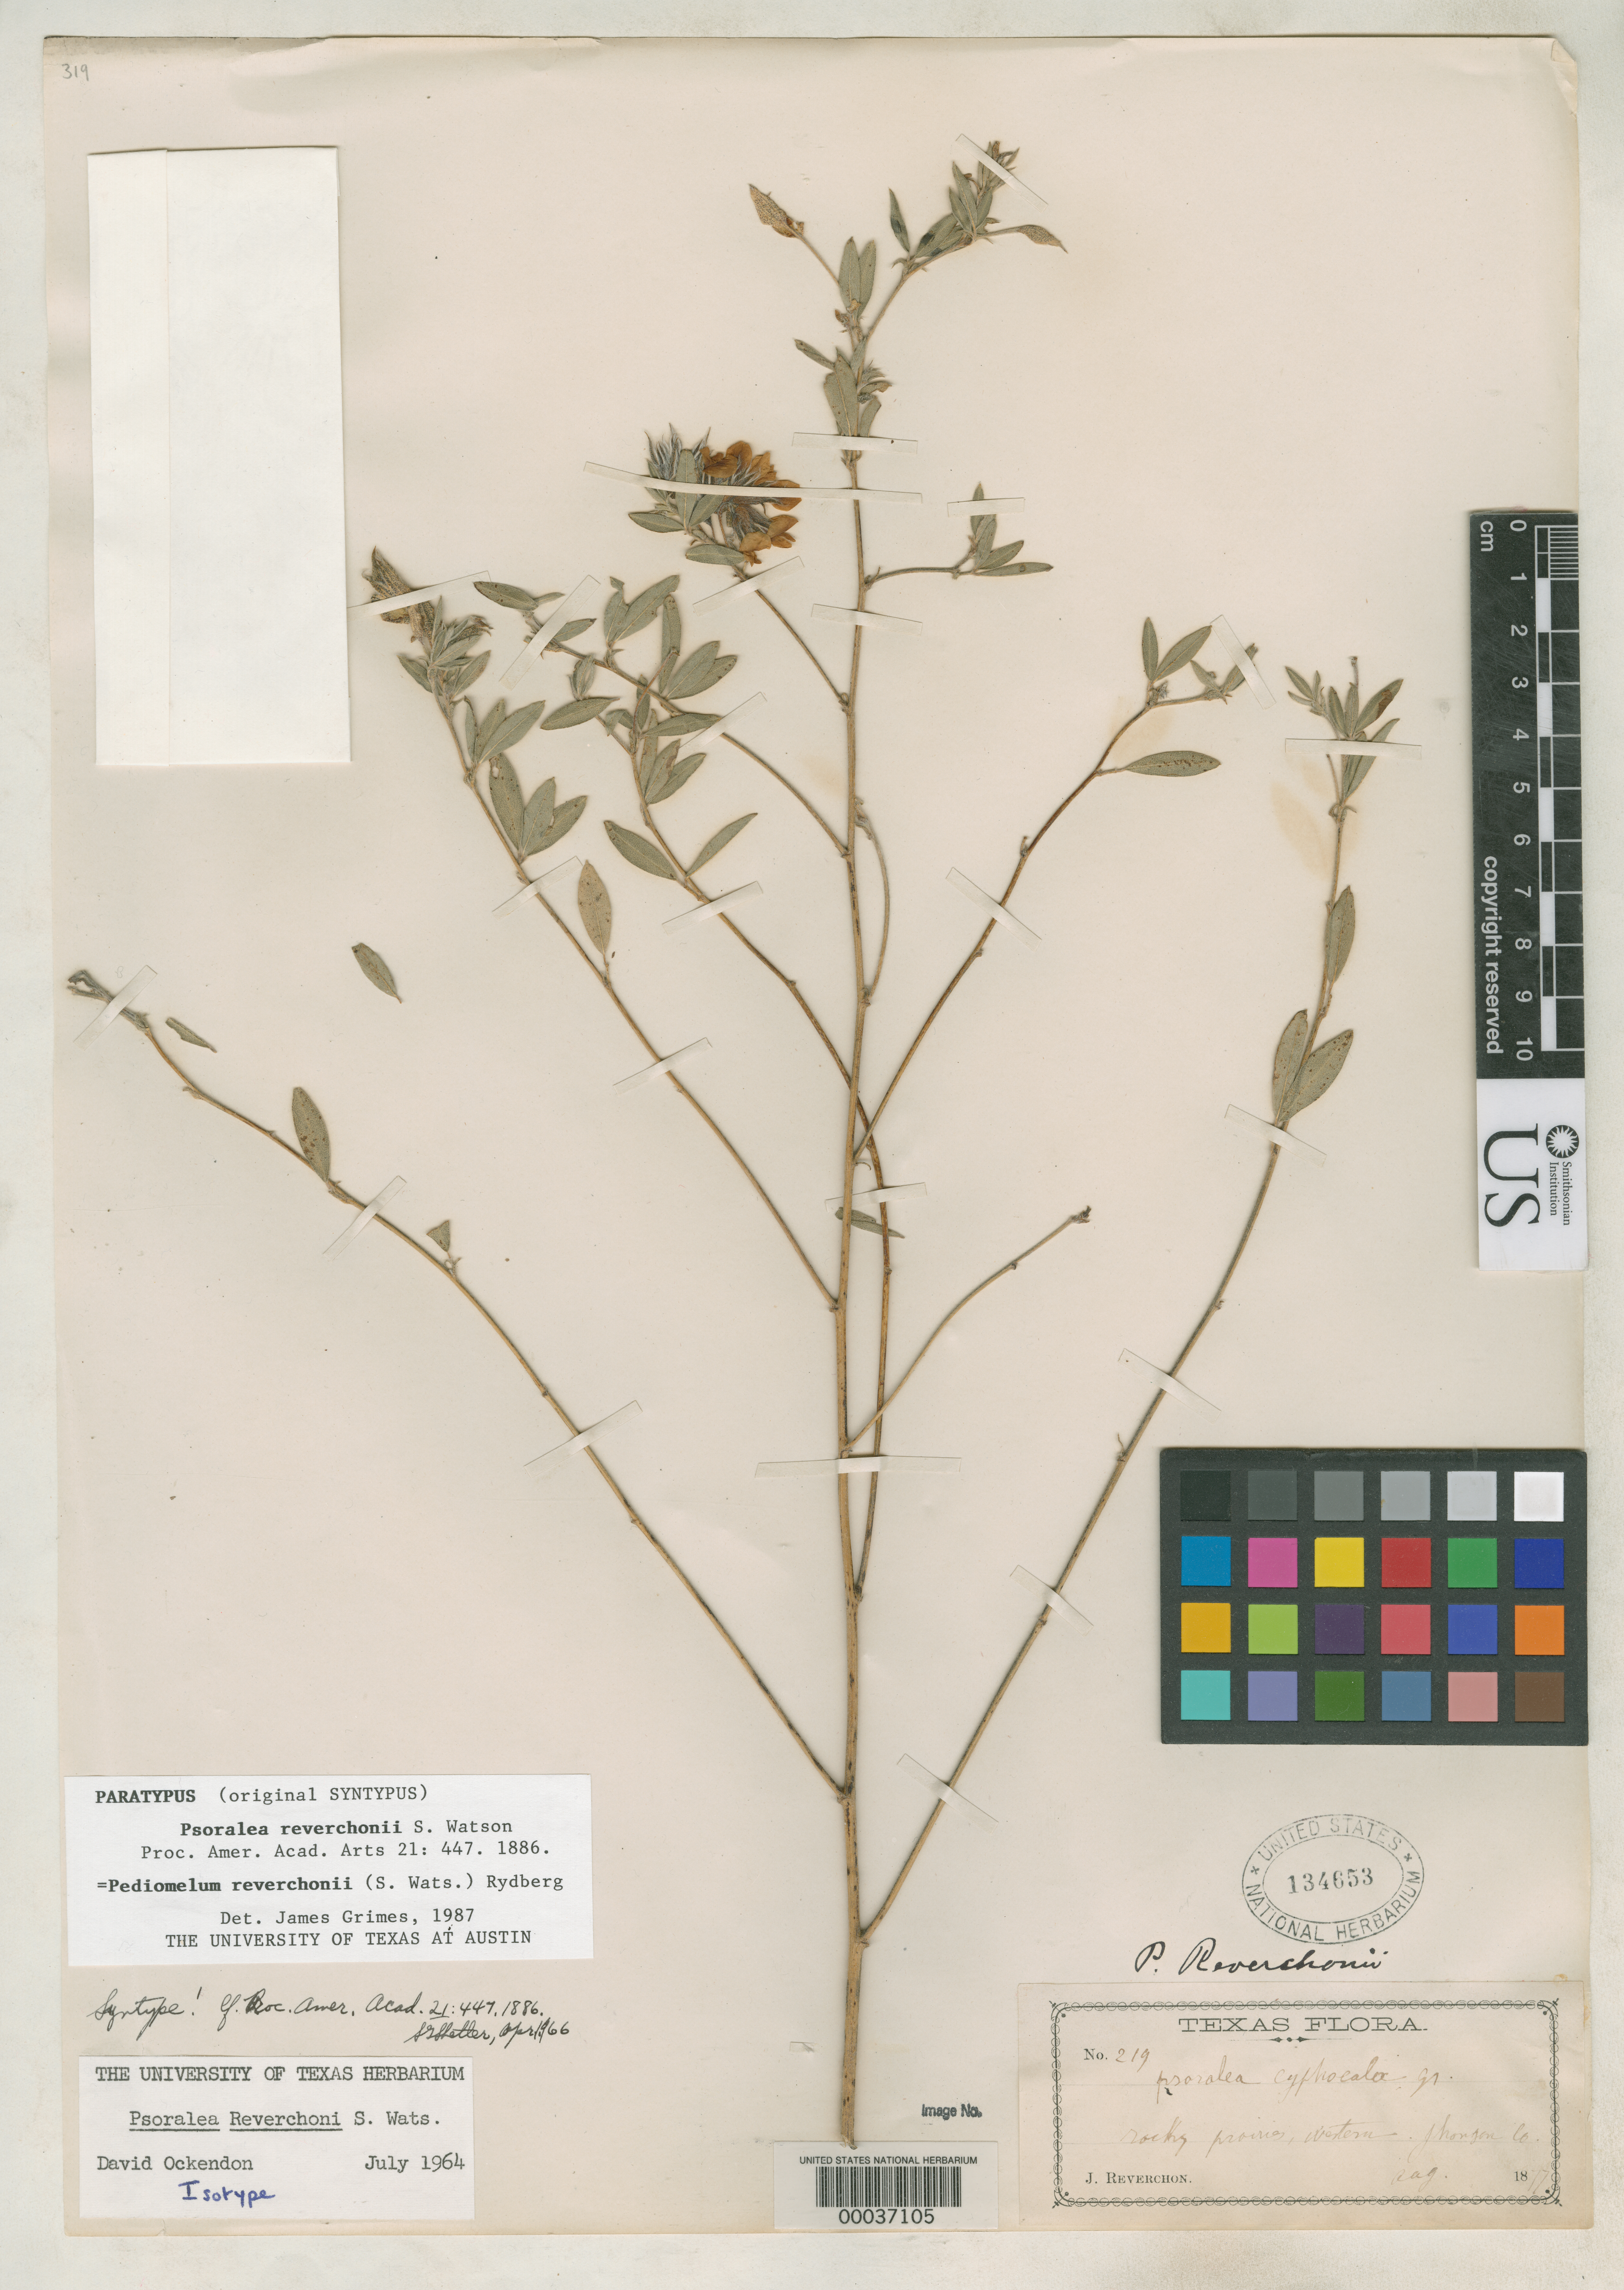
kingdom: Plantae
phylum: Tracheophyta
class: Magnoliopsida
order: Fabales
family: Fabaceae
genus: Psoralea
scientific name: Psoralea reverchonii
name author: S. Watson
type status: Syntype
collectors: J. Reverchon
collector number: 219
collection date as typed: Aug 1877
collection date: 1877-08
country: United States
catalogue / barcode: US 134653